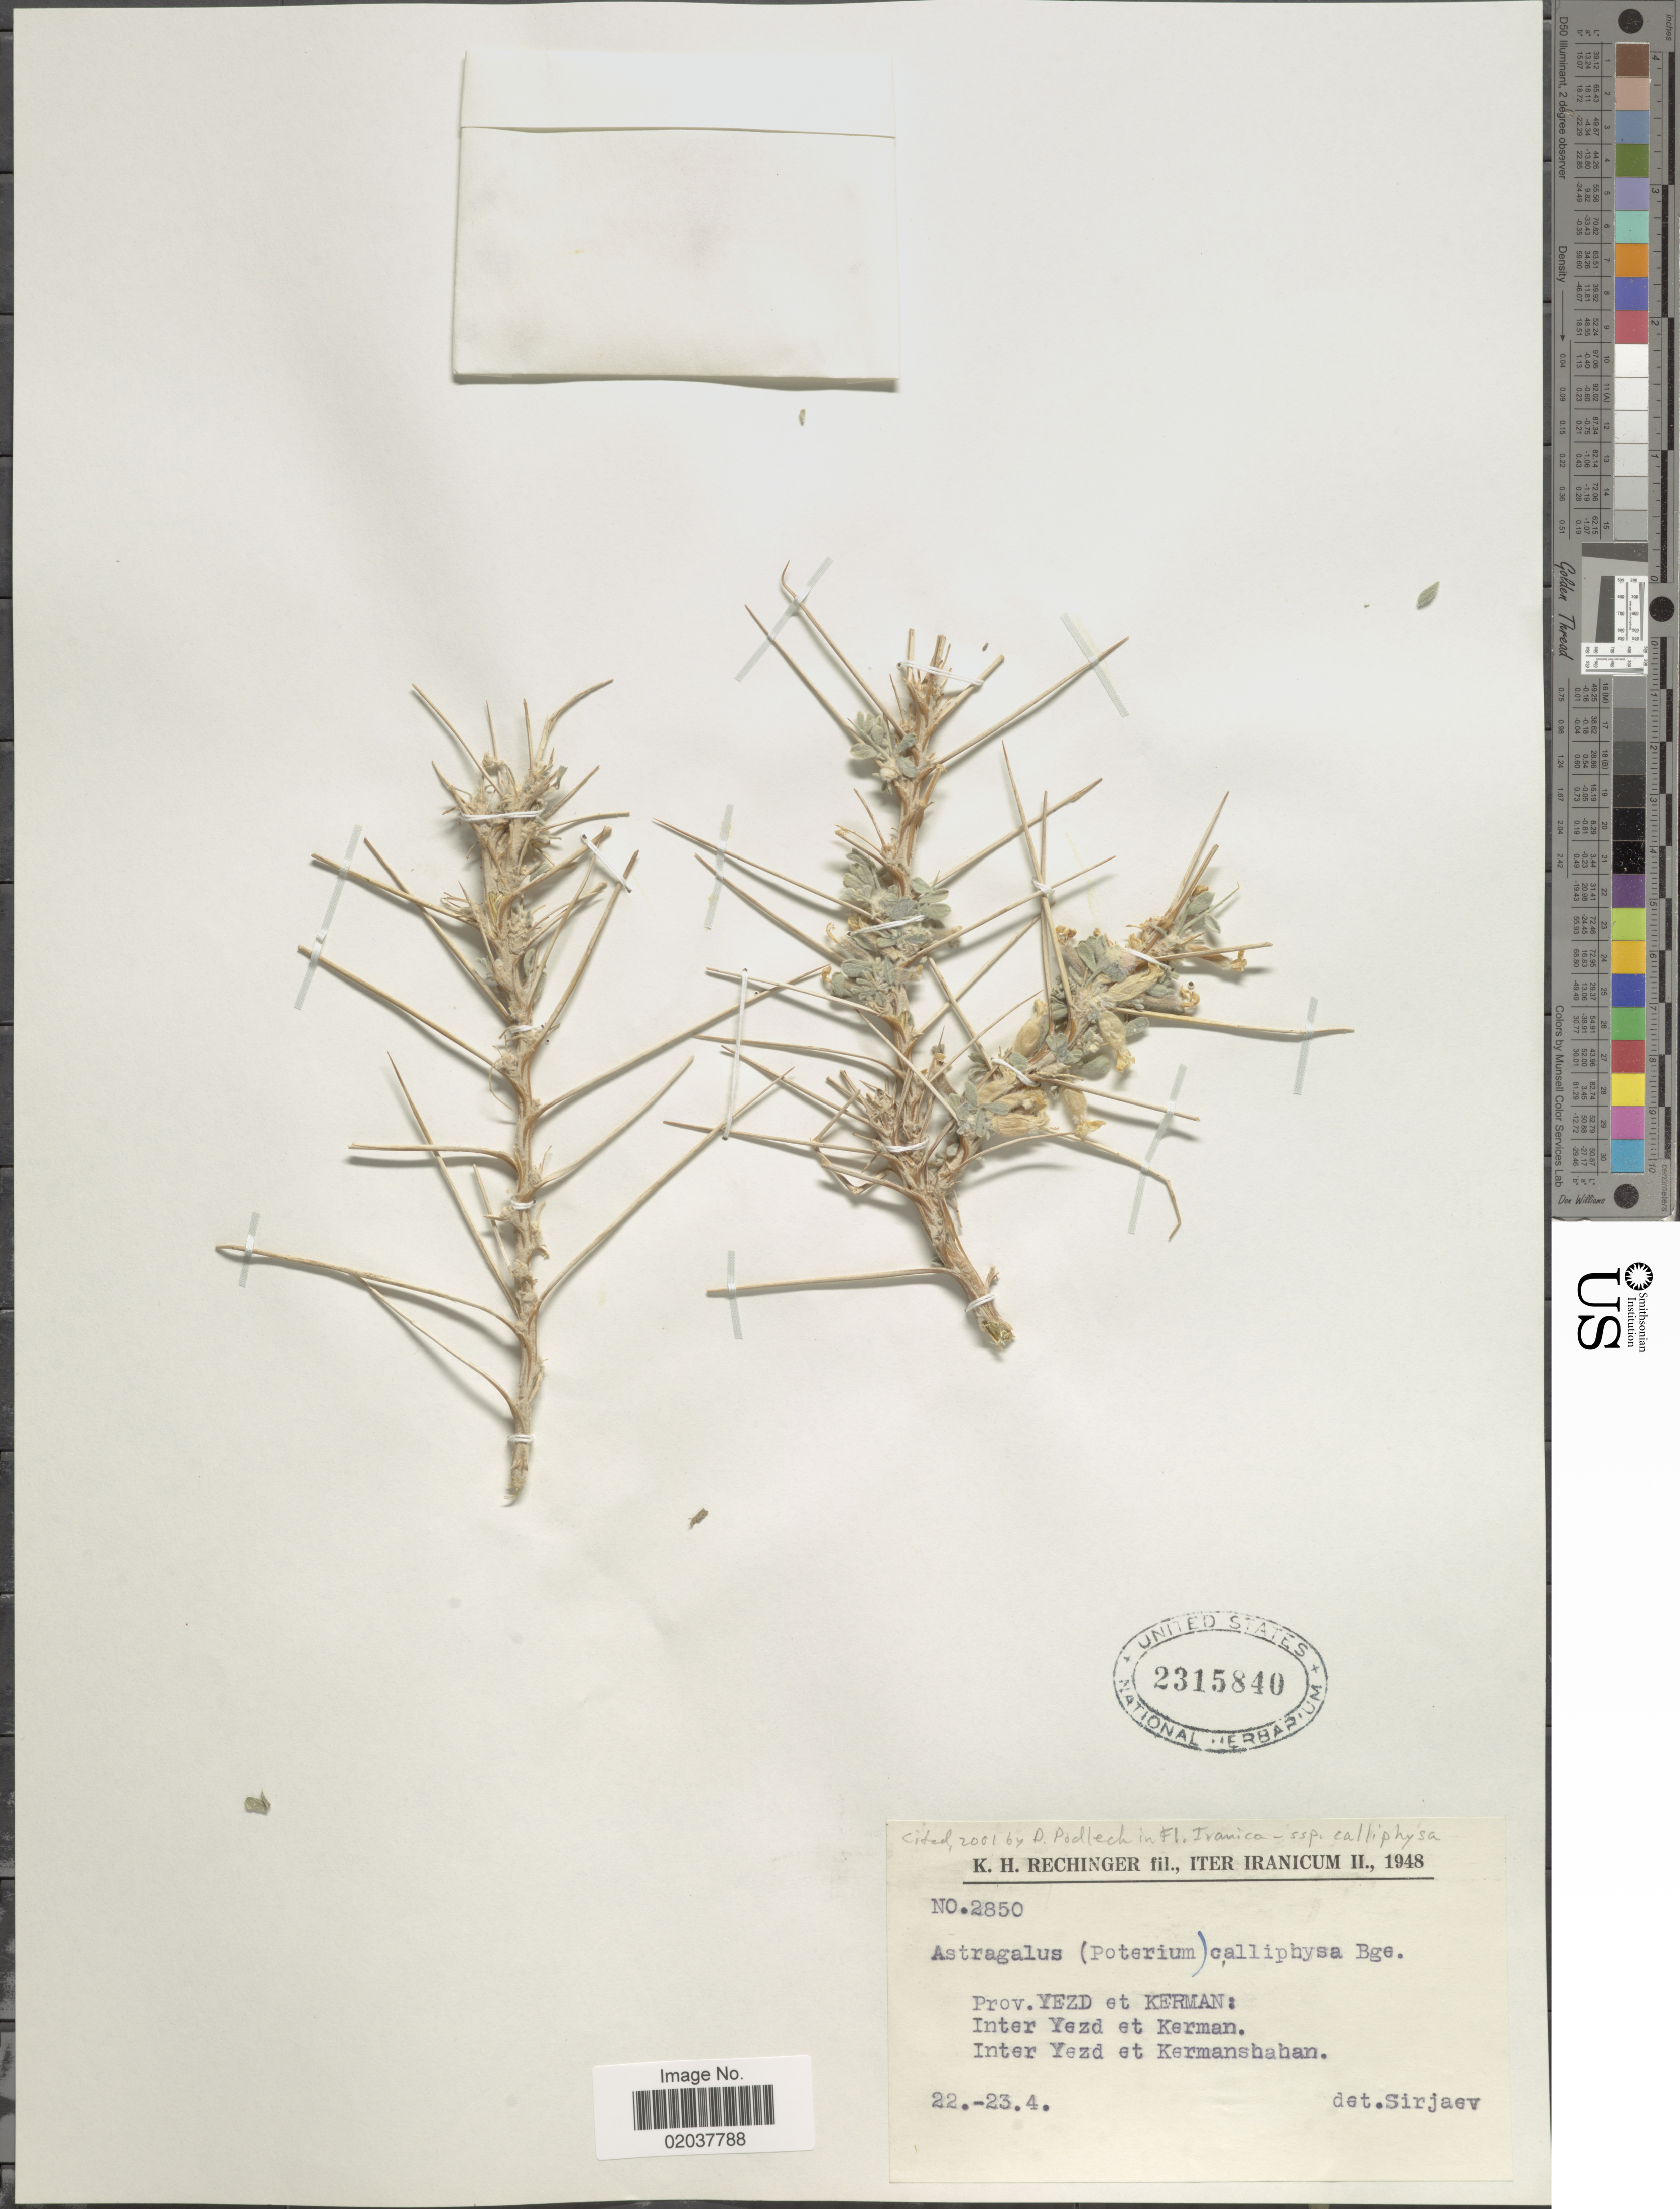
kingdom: Plantae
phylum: Tracheophyta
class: Magnoliopsida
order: Fabales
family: Fabaceae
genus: Astragalus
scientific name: Astragalus calliphysa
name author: Bunge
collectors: K. H. Rechinger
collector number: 2850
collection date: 1948-04-22/1948-04-23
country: Iran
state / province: Kerman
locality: Prov. Yezd et Kerman, Inter Yezd et Kerman, Inter Yezd et Kermanshahan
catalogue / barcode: US 2315840